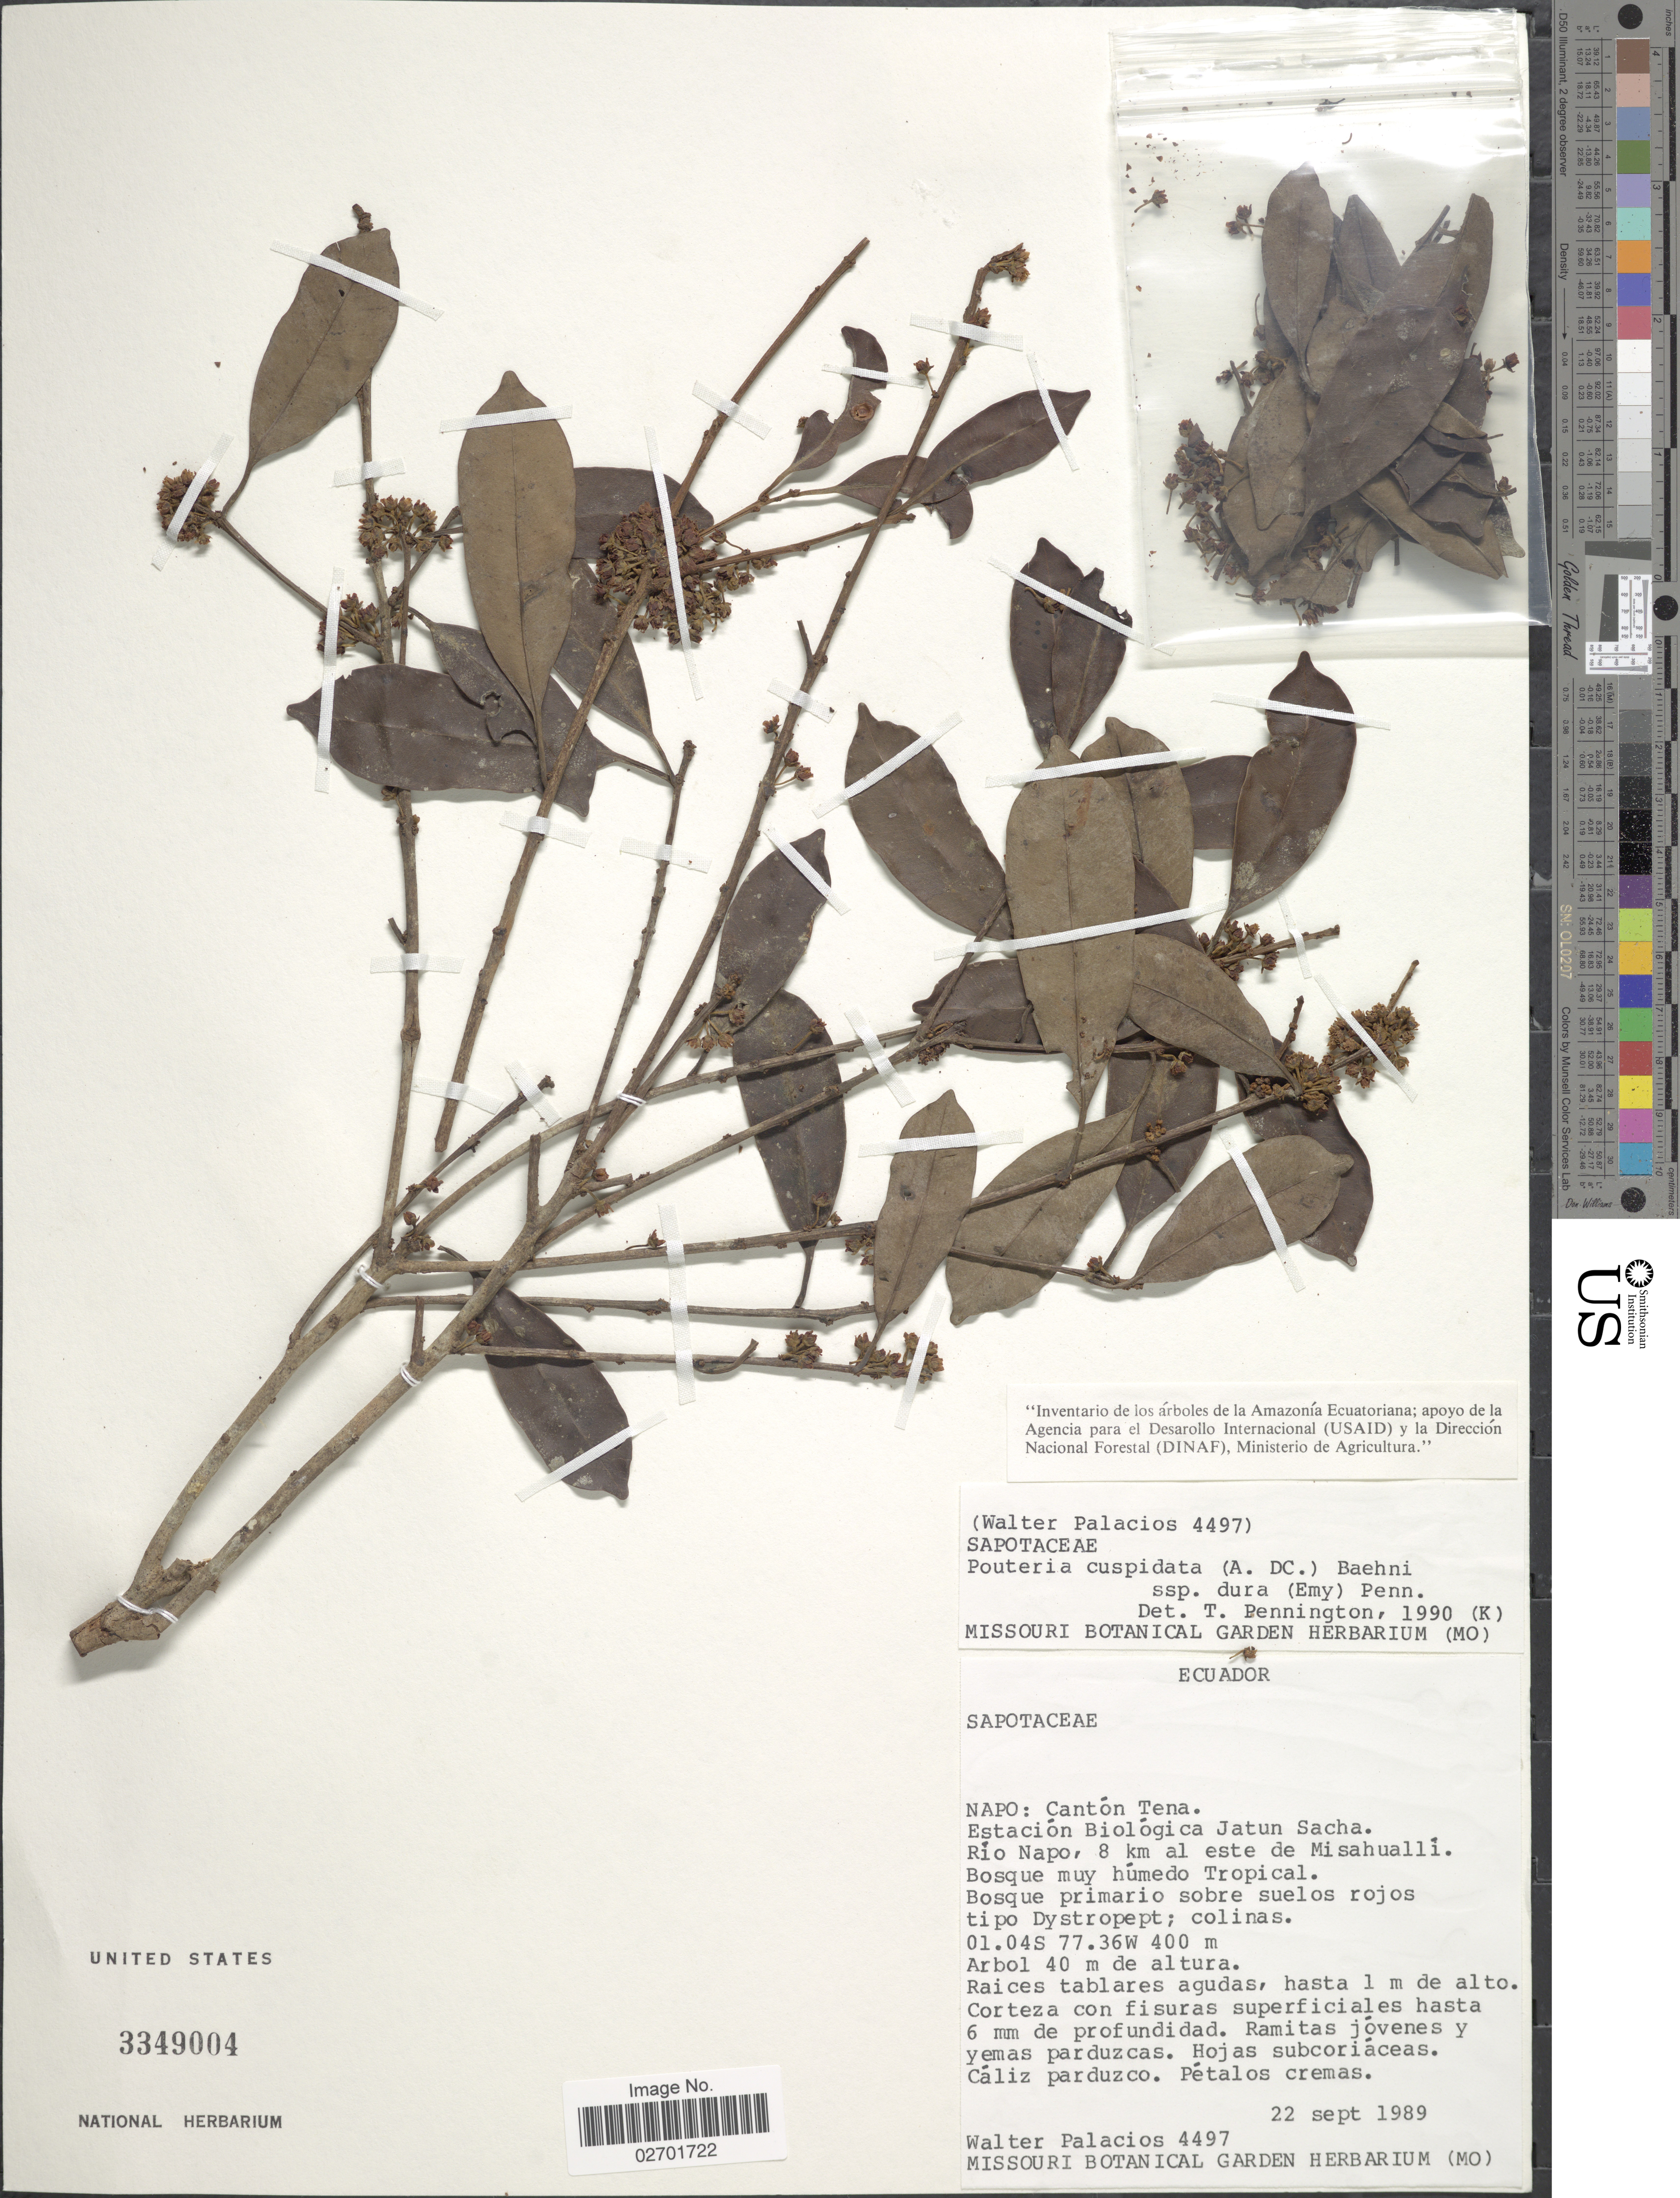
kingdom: Plantae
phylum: Tracheophyta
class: Magnoliopsida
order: Ericales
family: Sapotaceae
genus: Pouteria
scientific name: Pouteria cuspidata subsp. dura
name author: (Eyma) T.D. Penn.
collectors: W. Palacios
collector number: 4497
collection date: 1989-09-22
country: Ecuador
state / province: Napo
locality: Napo: Canton Tena, Estacion Biologica Jatun Sacha, Rio Napo, 8 km al este de Misahualli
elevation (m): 400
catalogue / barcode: US 3349004